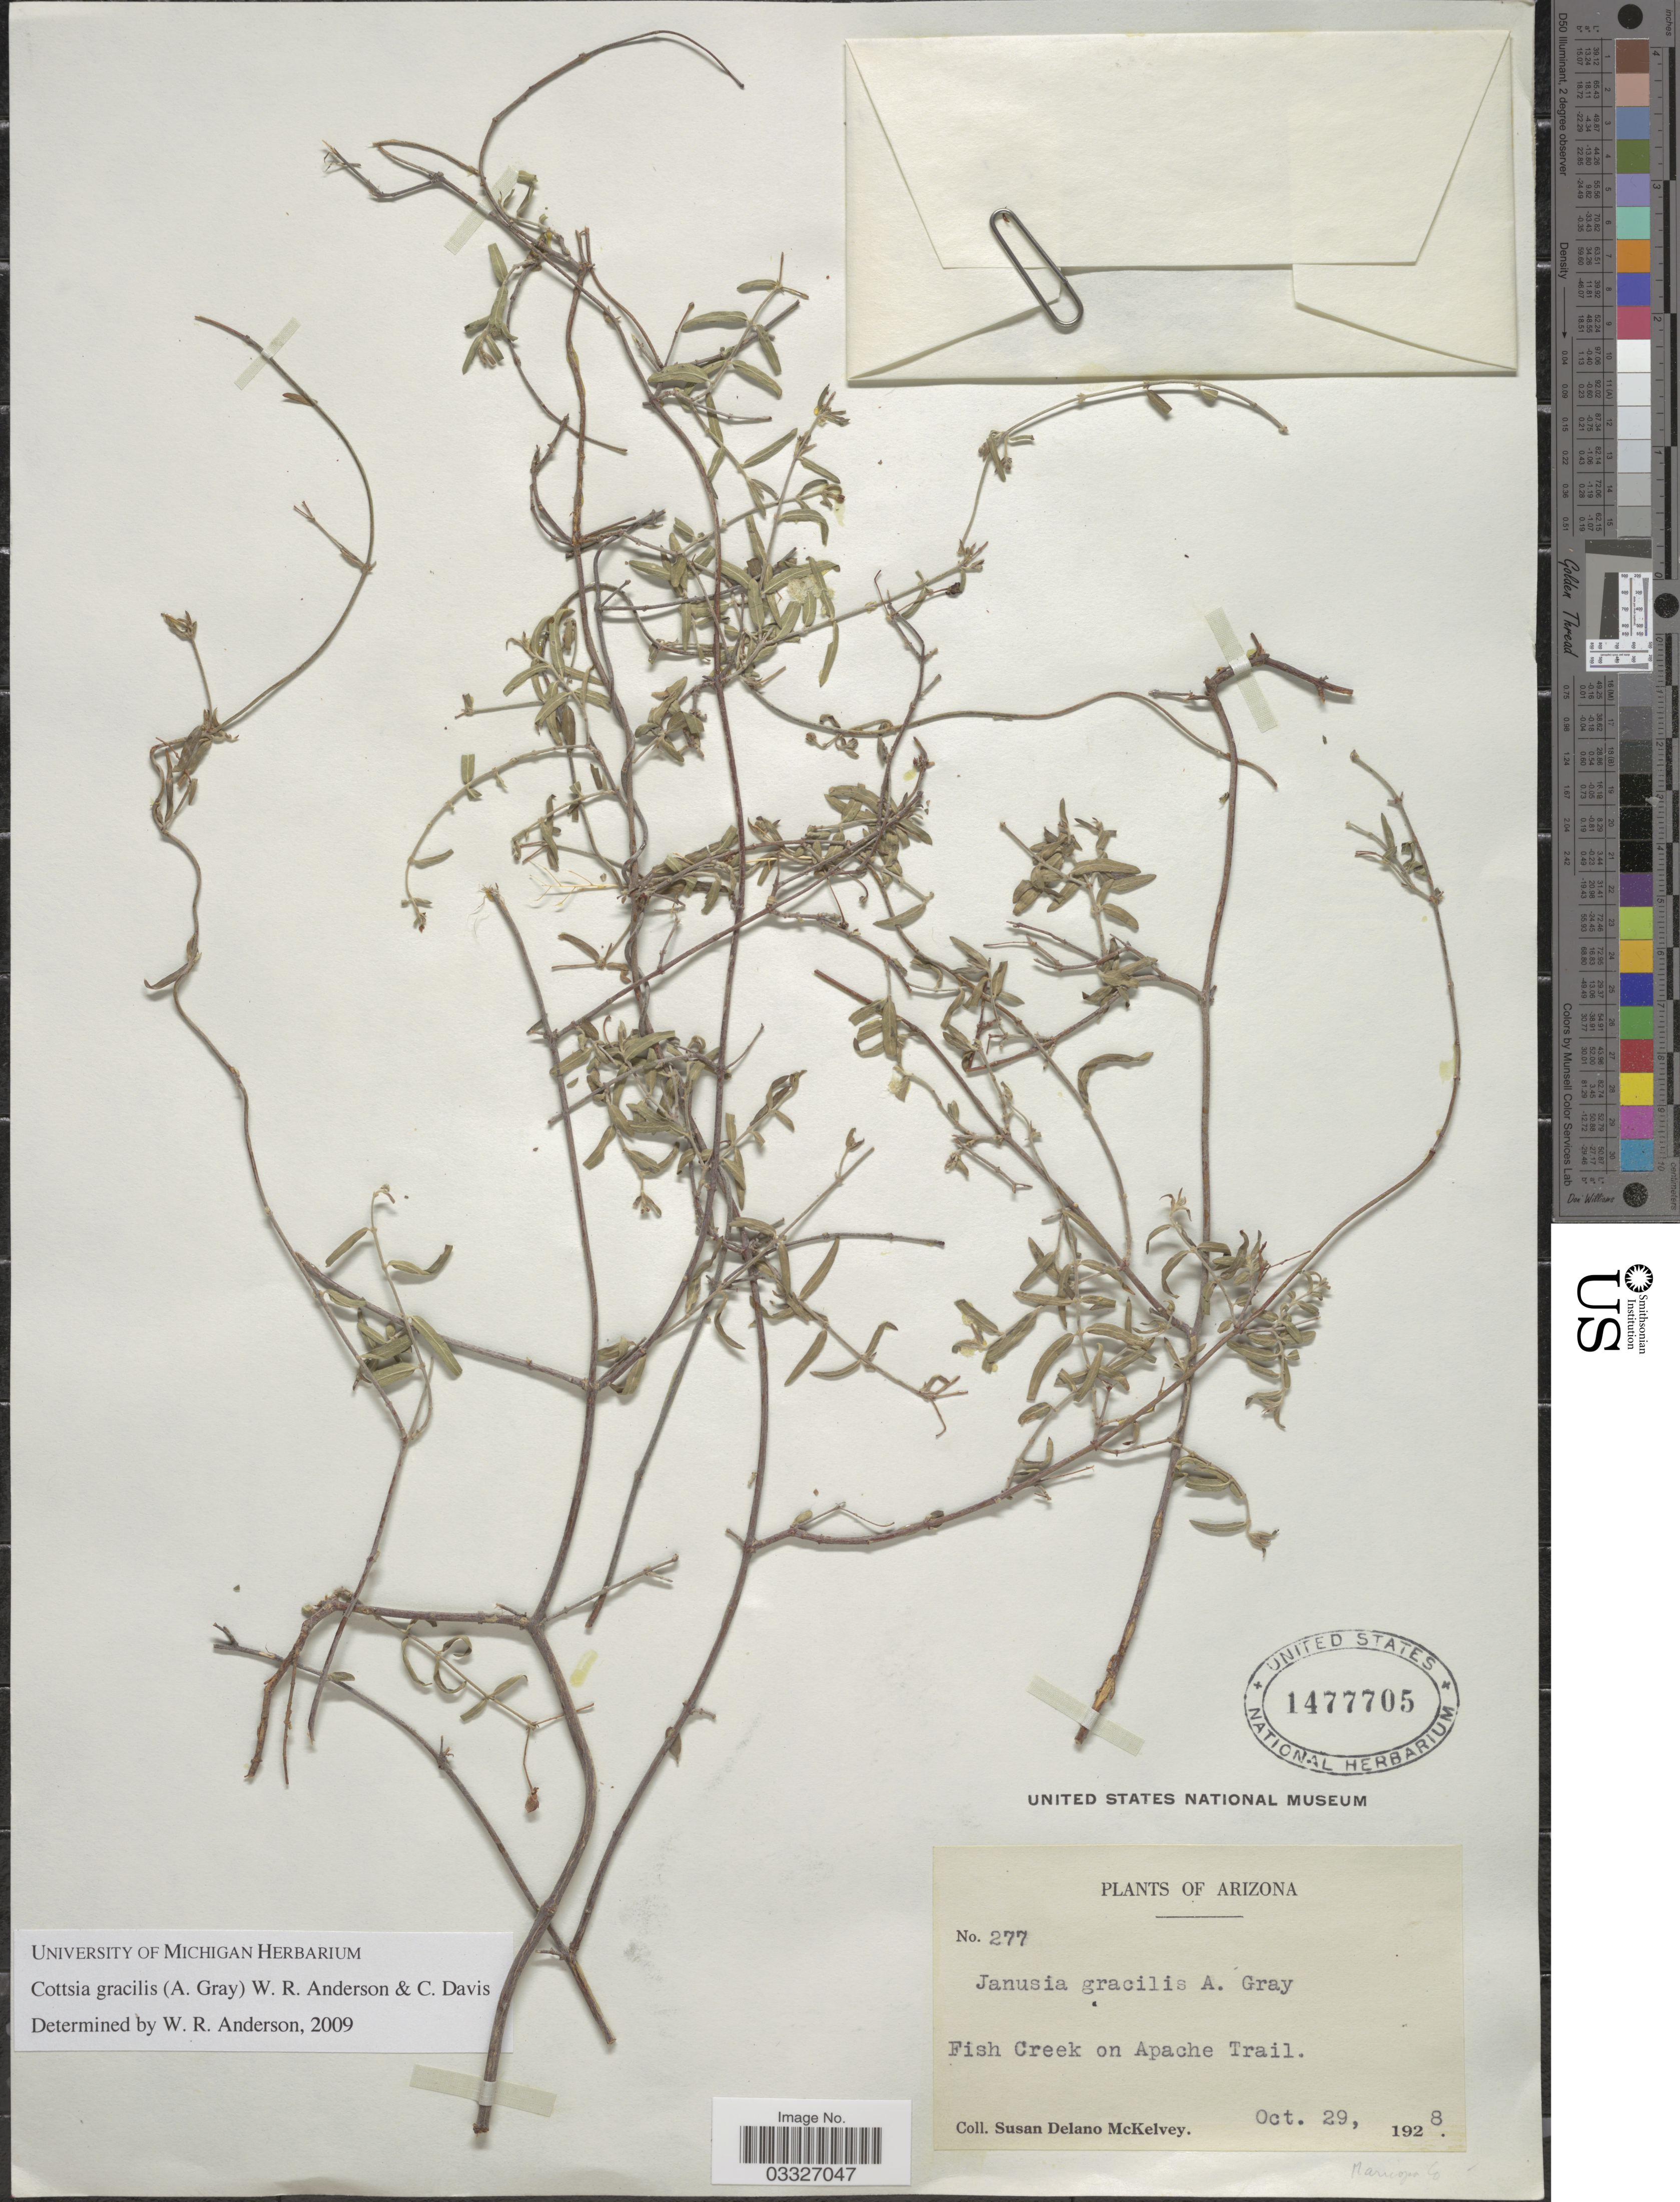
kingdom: Plantae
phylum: Tracheophyta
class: Magnoliopsida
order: Malpighiales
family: Malpighiaceae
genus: Cottsia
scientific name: Cottsia gracilis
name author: (A. Gray) W.R. Anderson & C. Davis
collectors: S. A. McKelvey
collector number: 277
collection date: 1928-10-29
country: United States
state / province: Arizona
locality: Fish Creek on Apache Trail.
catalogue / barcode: US 1477705